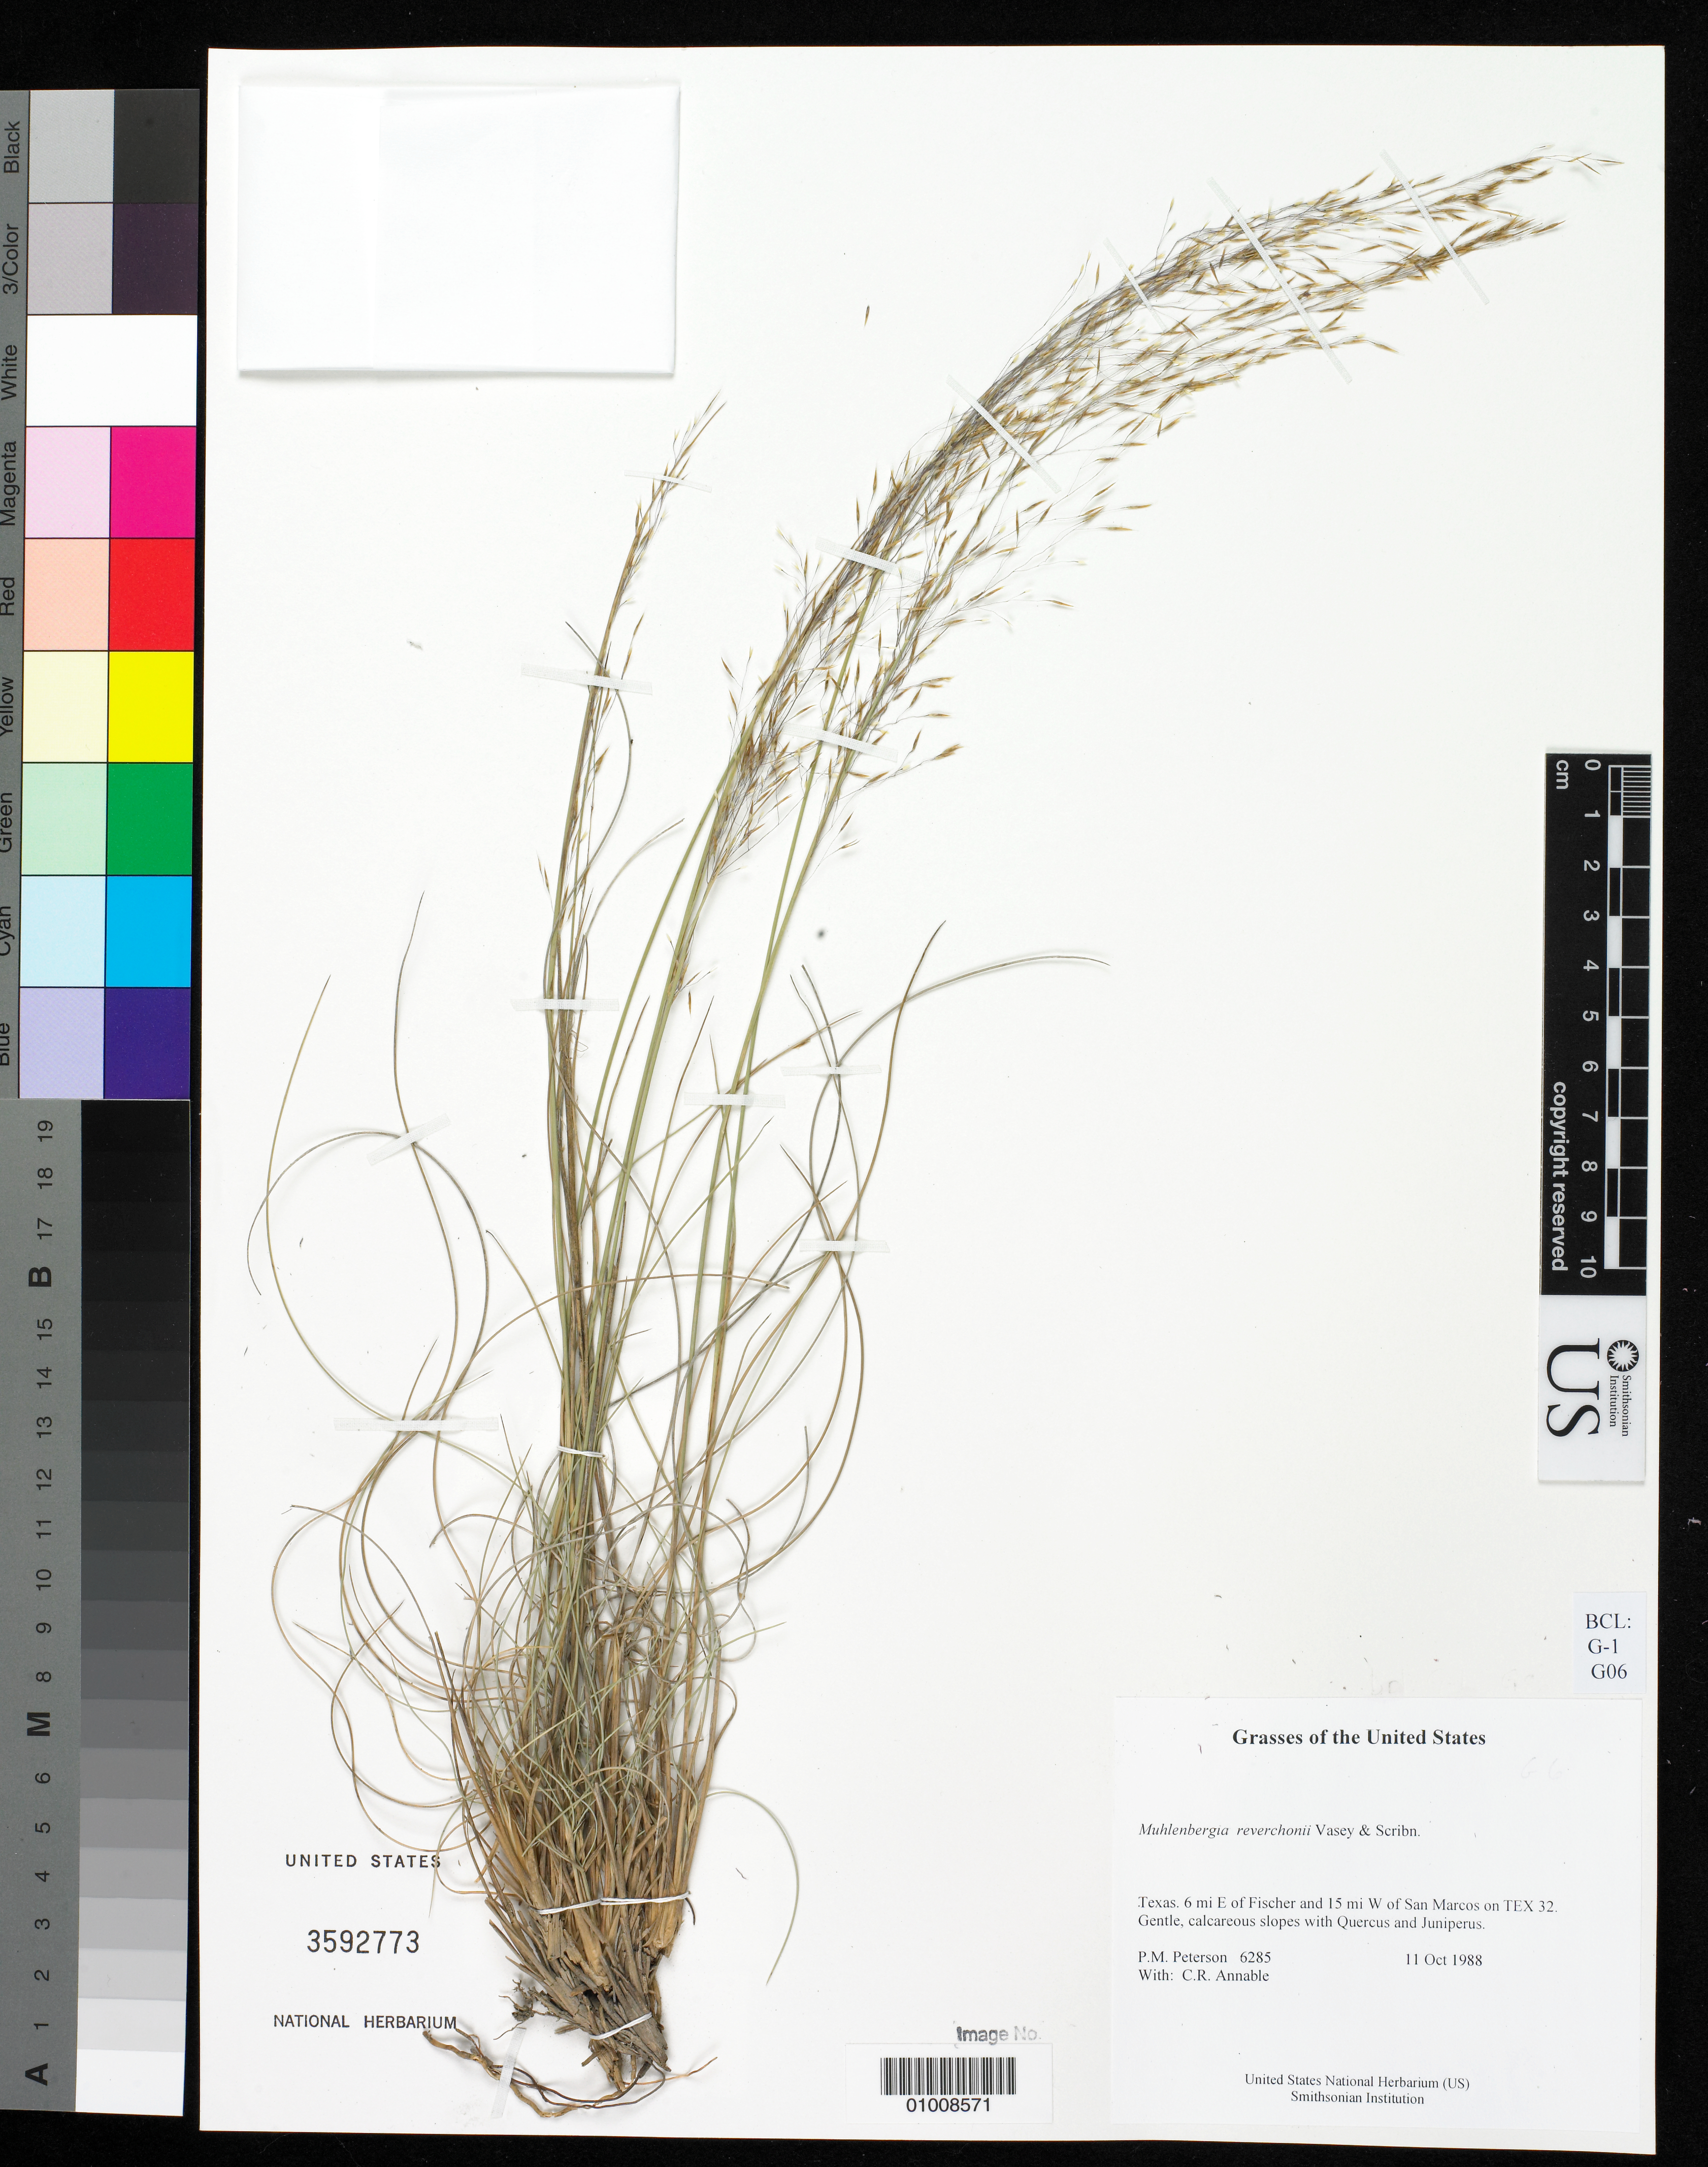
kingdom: Plantae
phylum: Tracheophyta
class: Liliopsida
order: Poales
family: Poaceae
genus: Muhlenbergia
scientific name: Muhlenbergia reverchonii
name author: Vasey & Scribn.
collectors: P. M. Peterson & C. R. Annable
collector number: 06285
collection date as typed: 11 Oct 1988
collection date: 1988-10-11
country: United States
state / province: Texas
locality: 6 mi E of Fischer and 15 mi W of San Marcos on TEX 32.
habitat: Gentle, calcareous slopes with Quercus and Juniperus.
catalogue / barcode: US 3592773